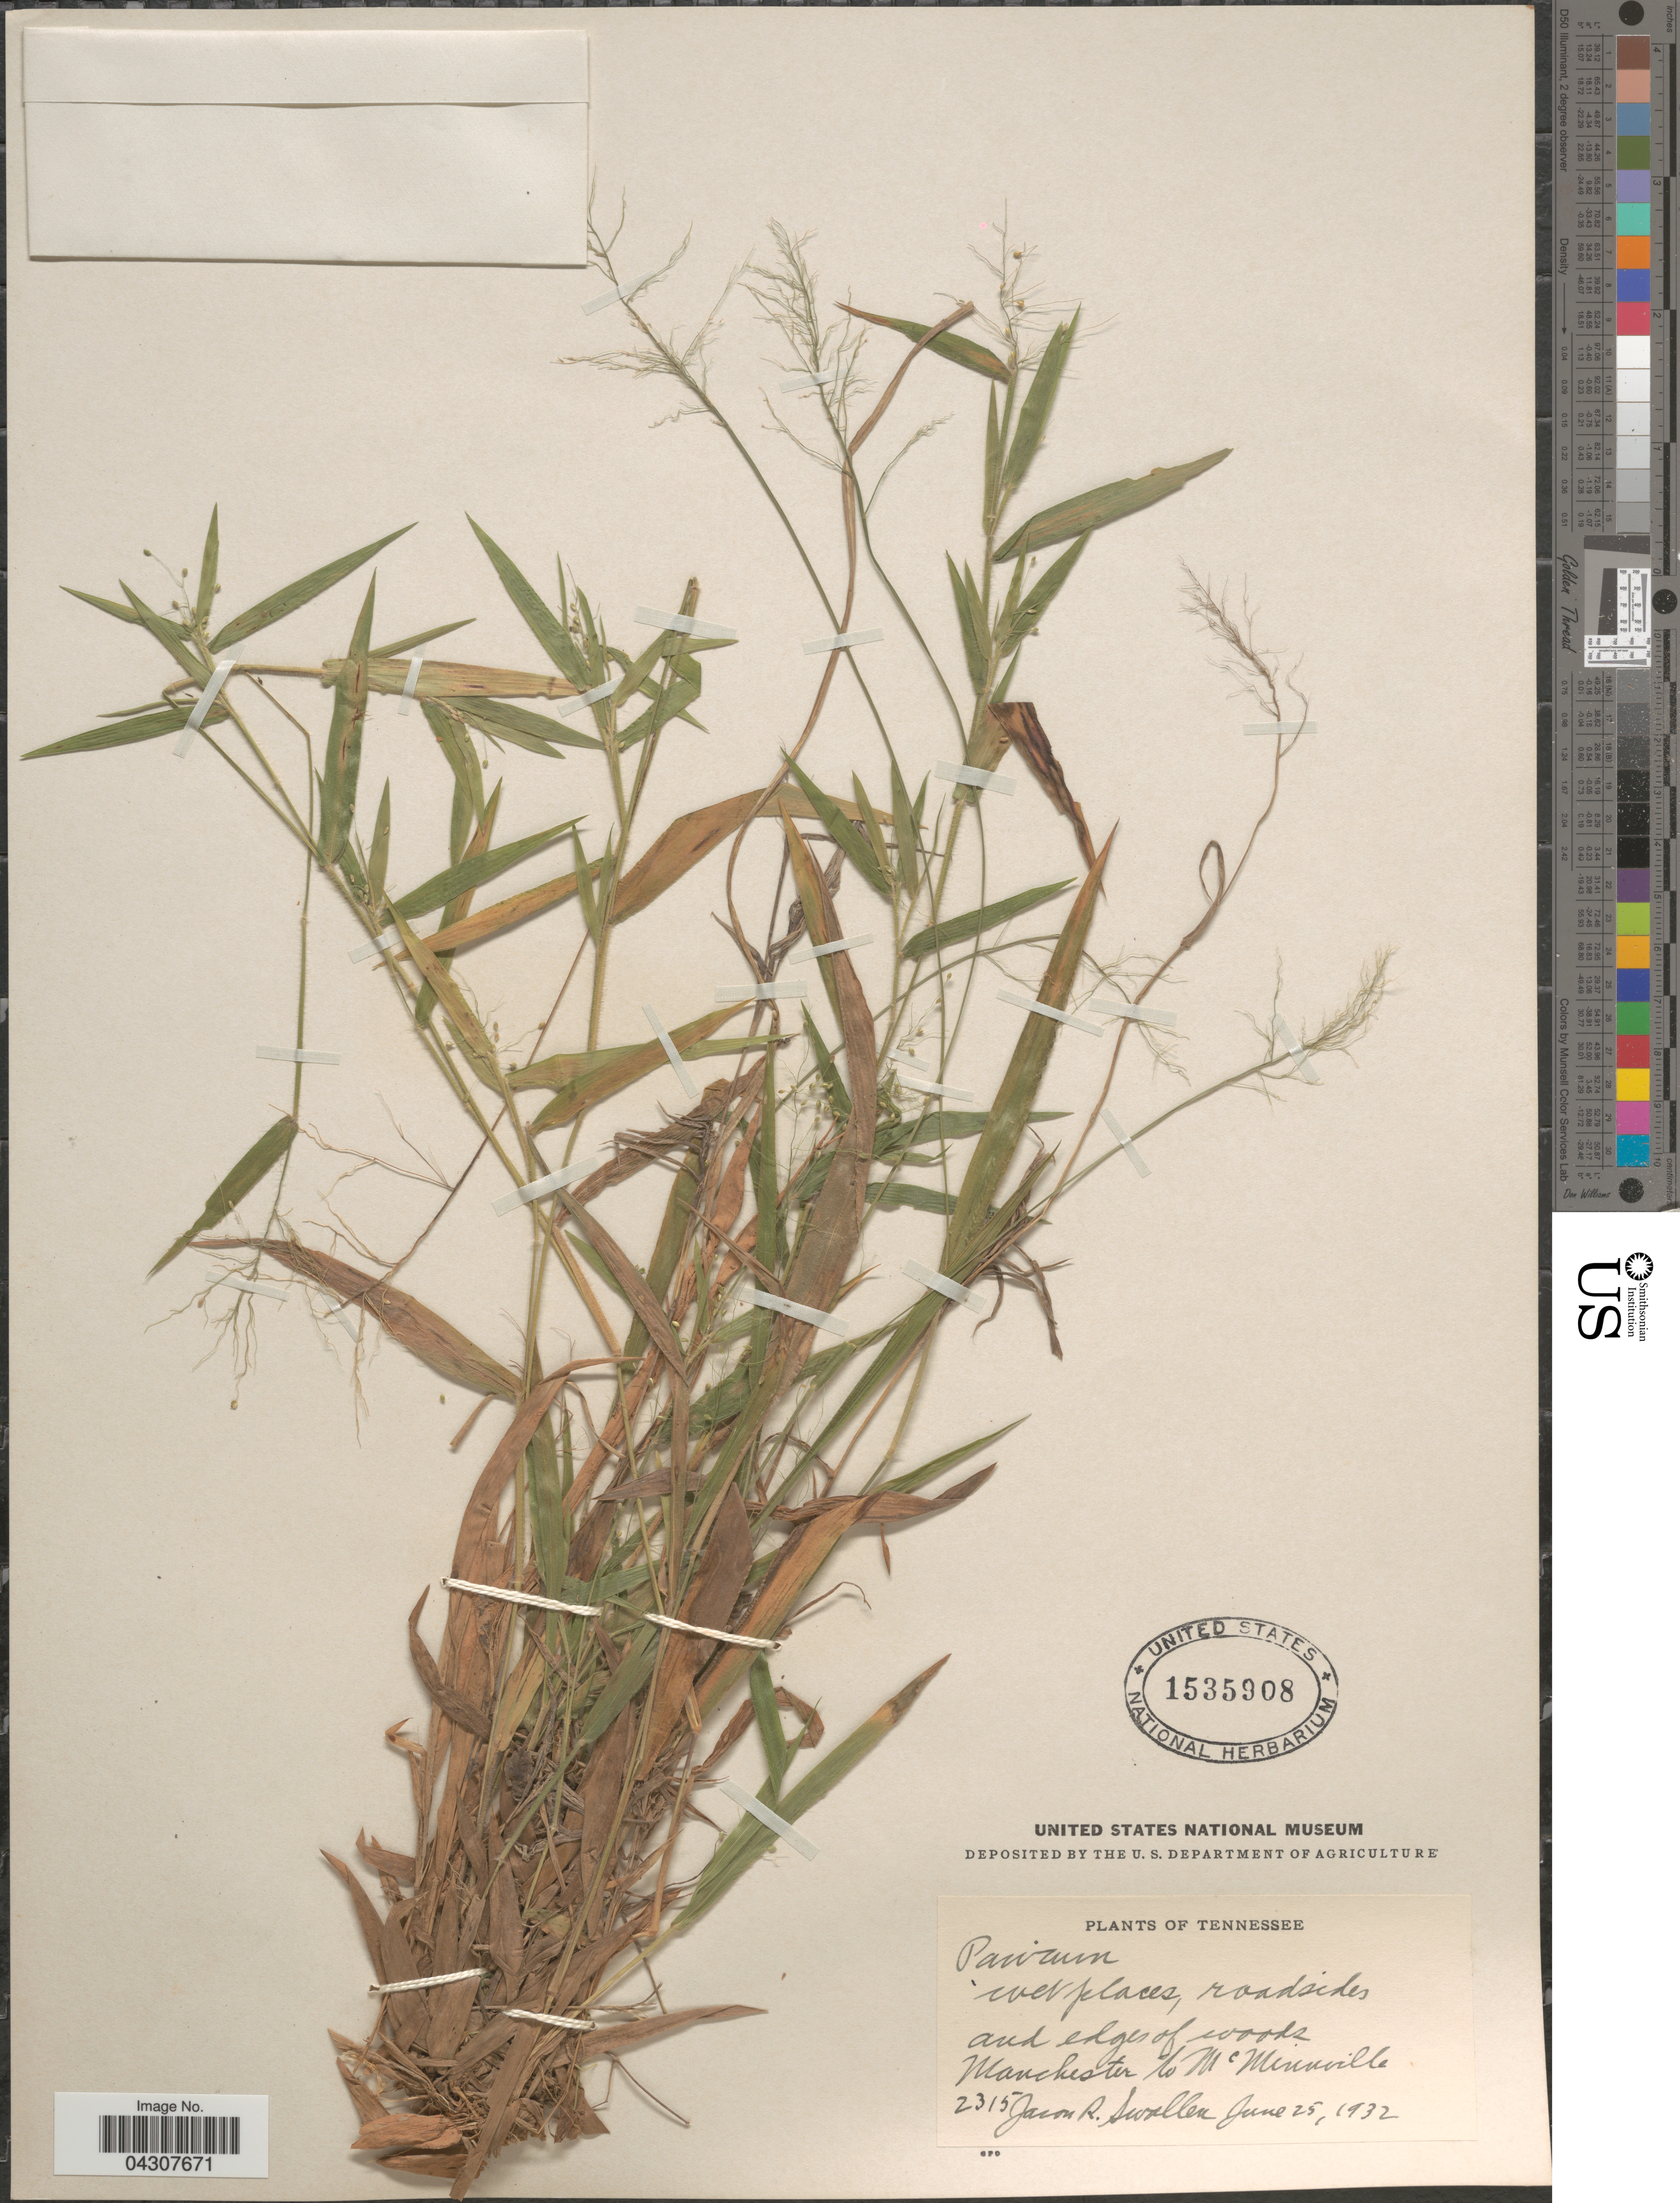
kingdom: Plantae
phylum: Tracheophyta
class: Liliopsida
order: Poales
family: Poaceae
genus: Dichanthelium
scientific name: Dichanthelium acuminatum var. acuminatum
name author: (Sw.) Gould & C.A. Clark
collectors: J. R. Swallen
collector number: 2315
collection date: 1932-06-25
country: United States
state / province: Tennessee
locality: Wet places, roadsides and edges of woods. Manchester to McMinnville.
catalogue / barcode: US 1535908